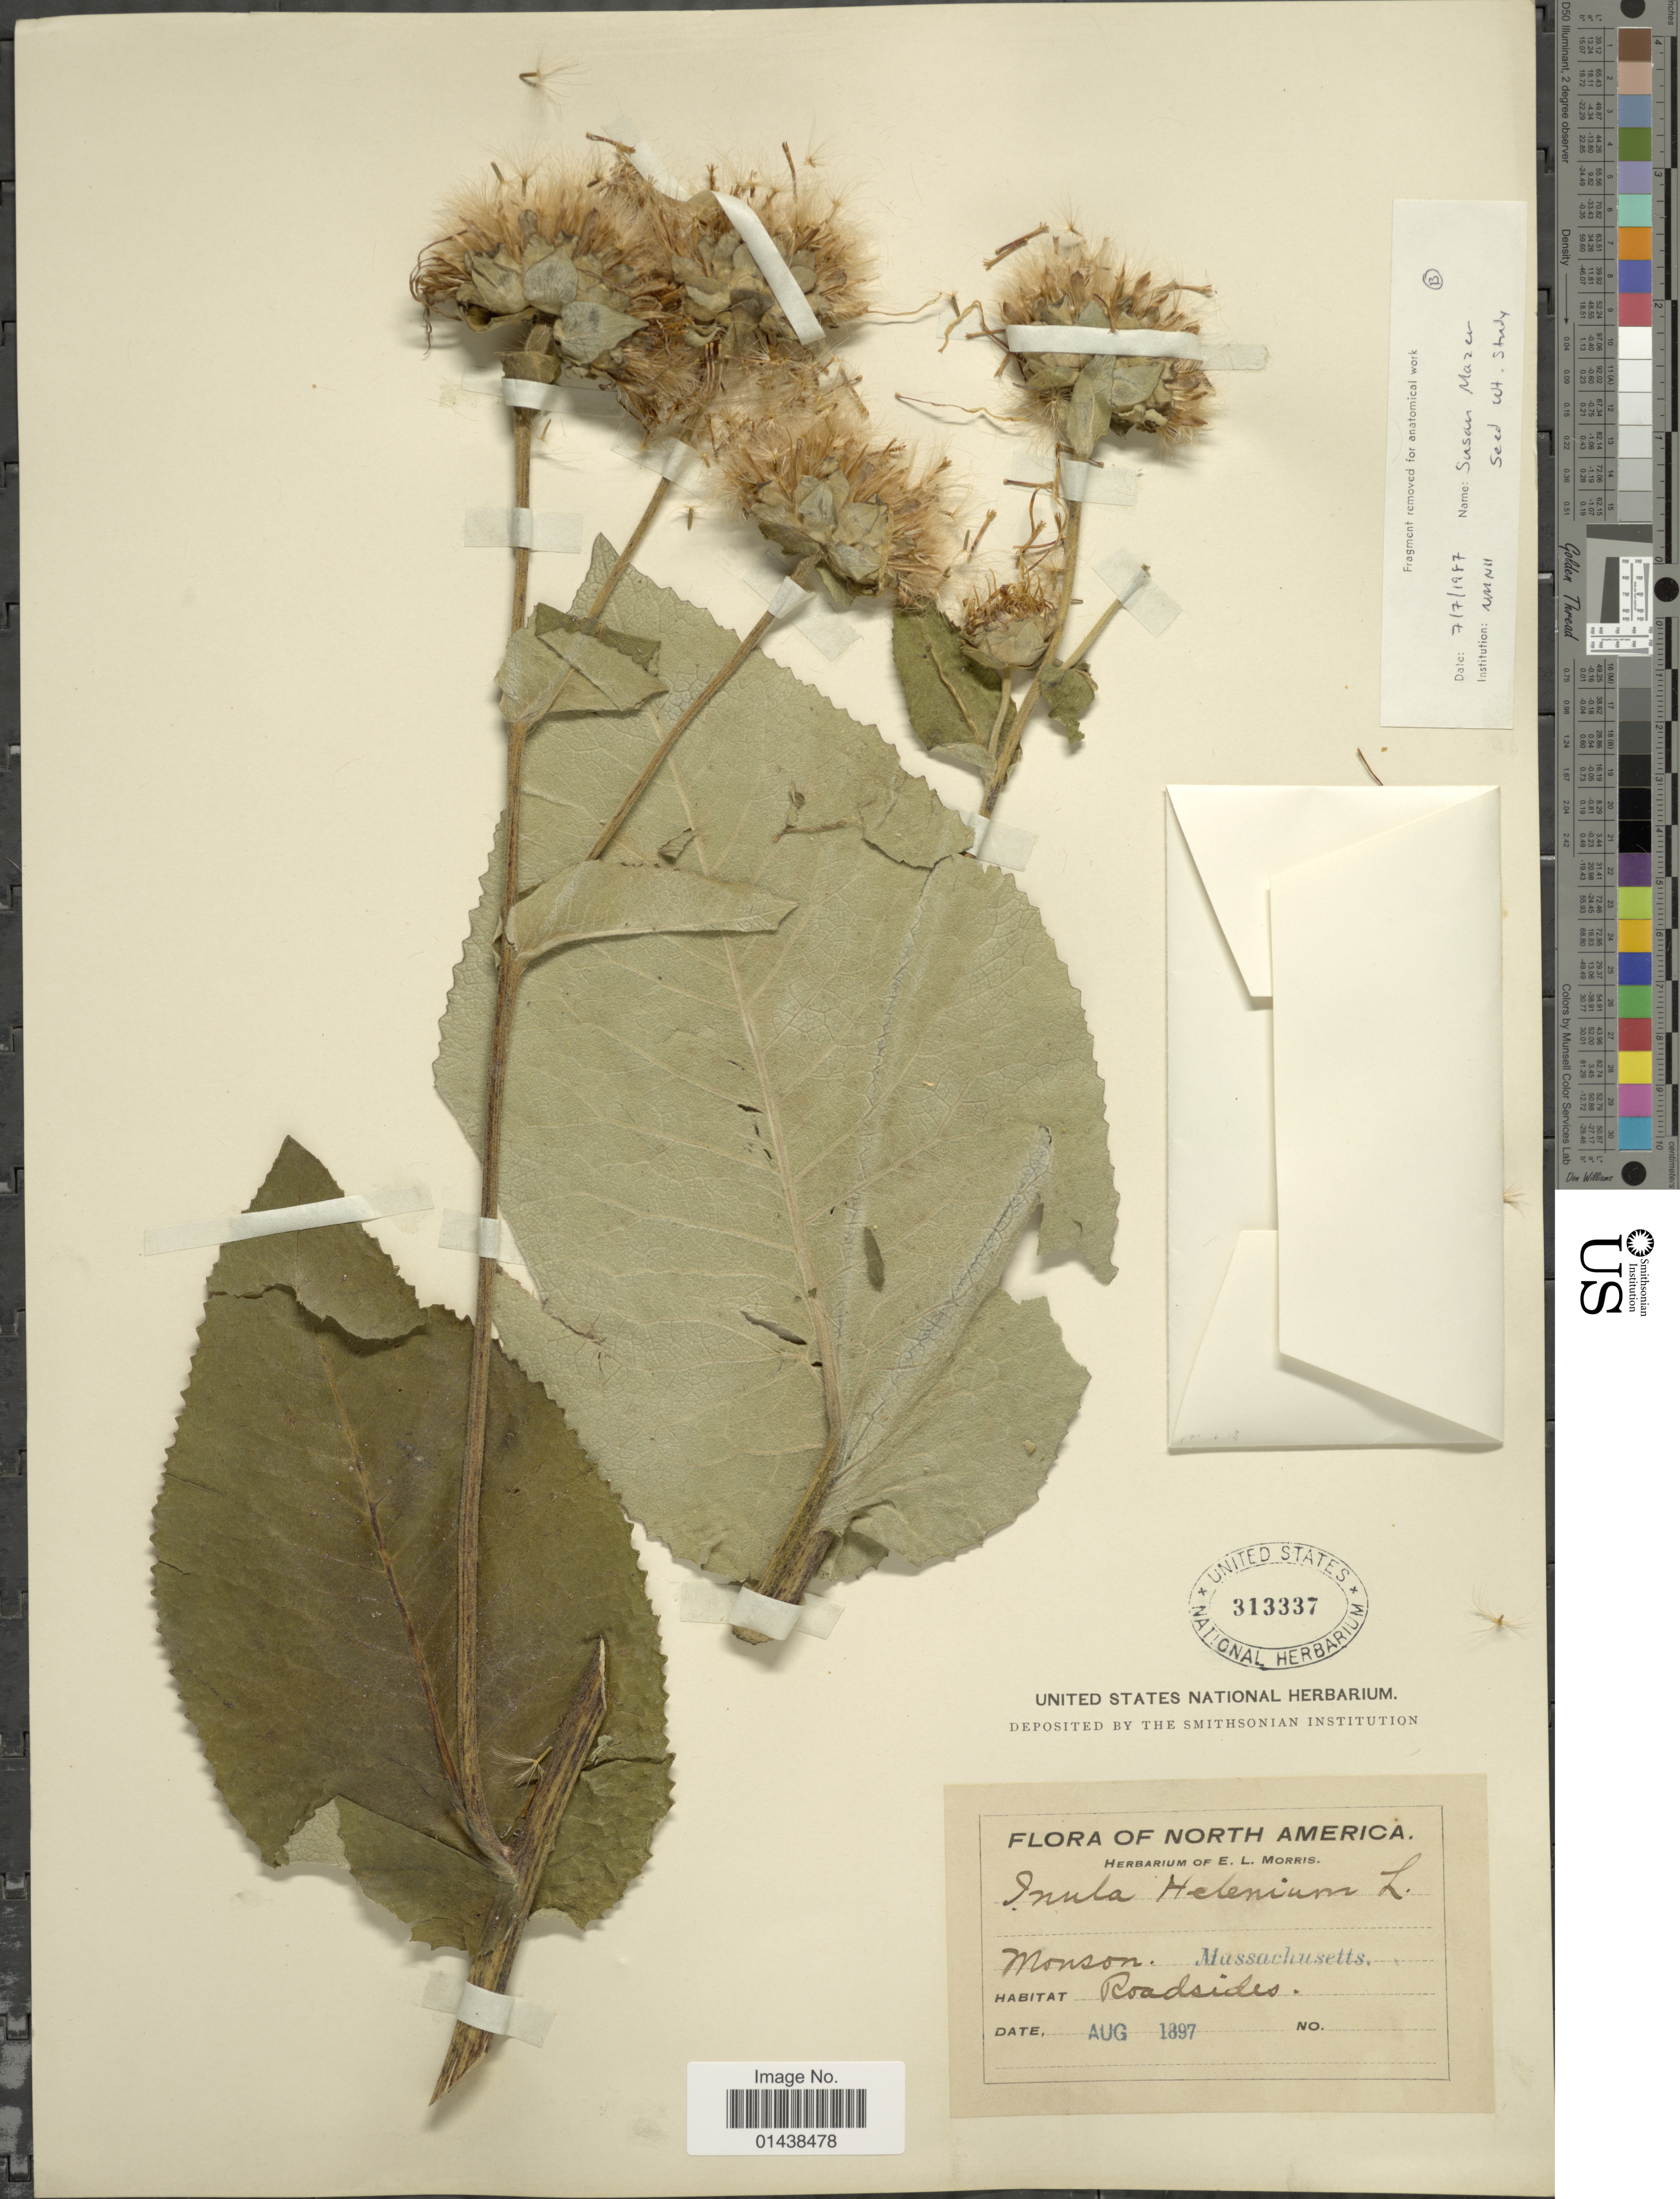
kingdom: Plantae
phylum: Tracheophyta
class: Magnoliopsida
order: Asterales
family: Asteraceae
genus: Inula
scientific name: Inula helenium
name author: L.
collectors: ex herb. E.L. Morris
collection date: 1897-08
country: United States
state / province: Massachusetts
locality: Monson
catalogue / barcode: US 313337